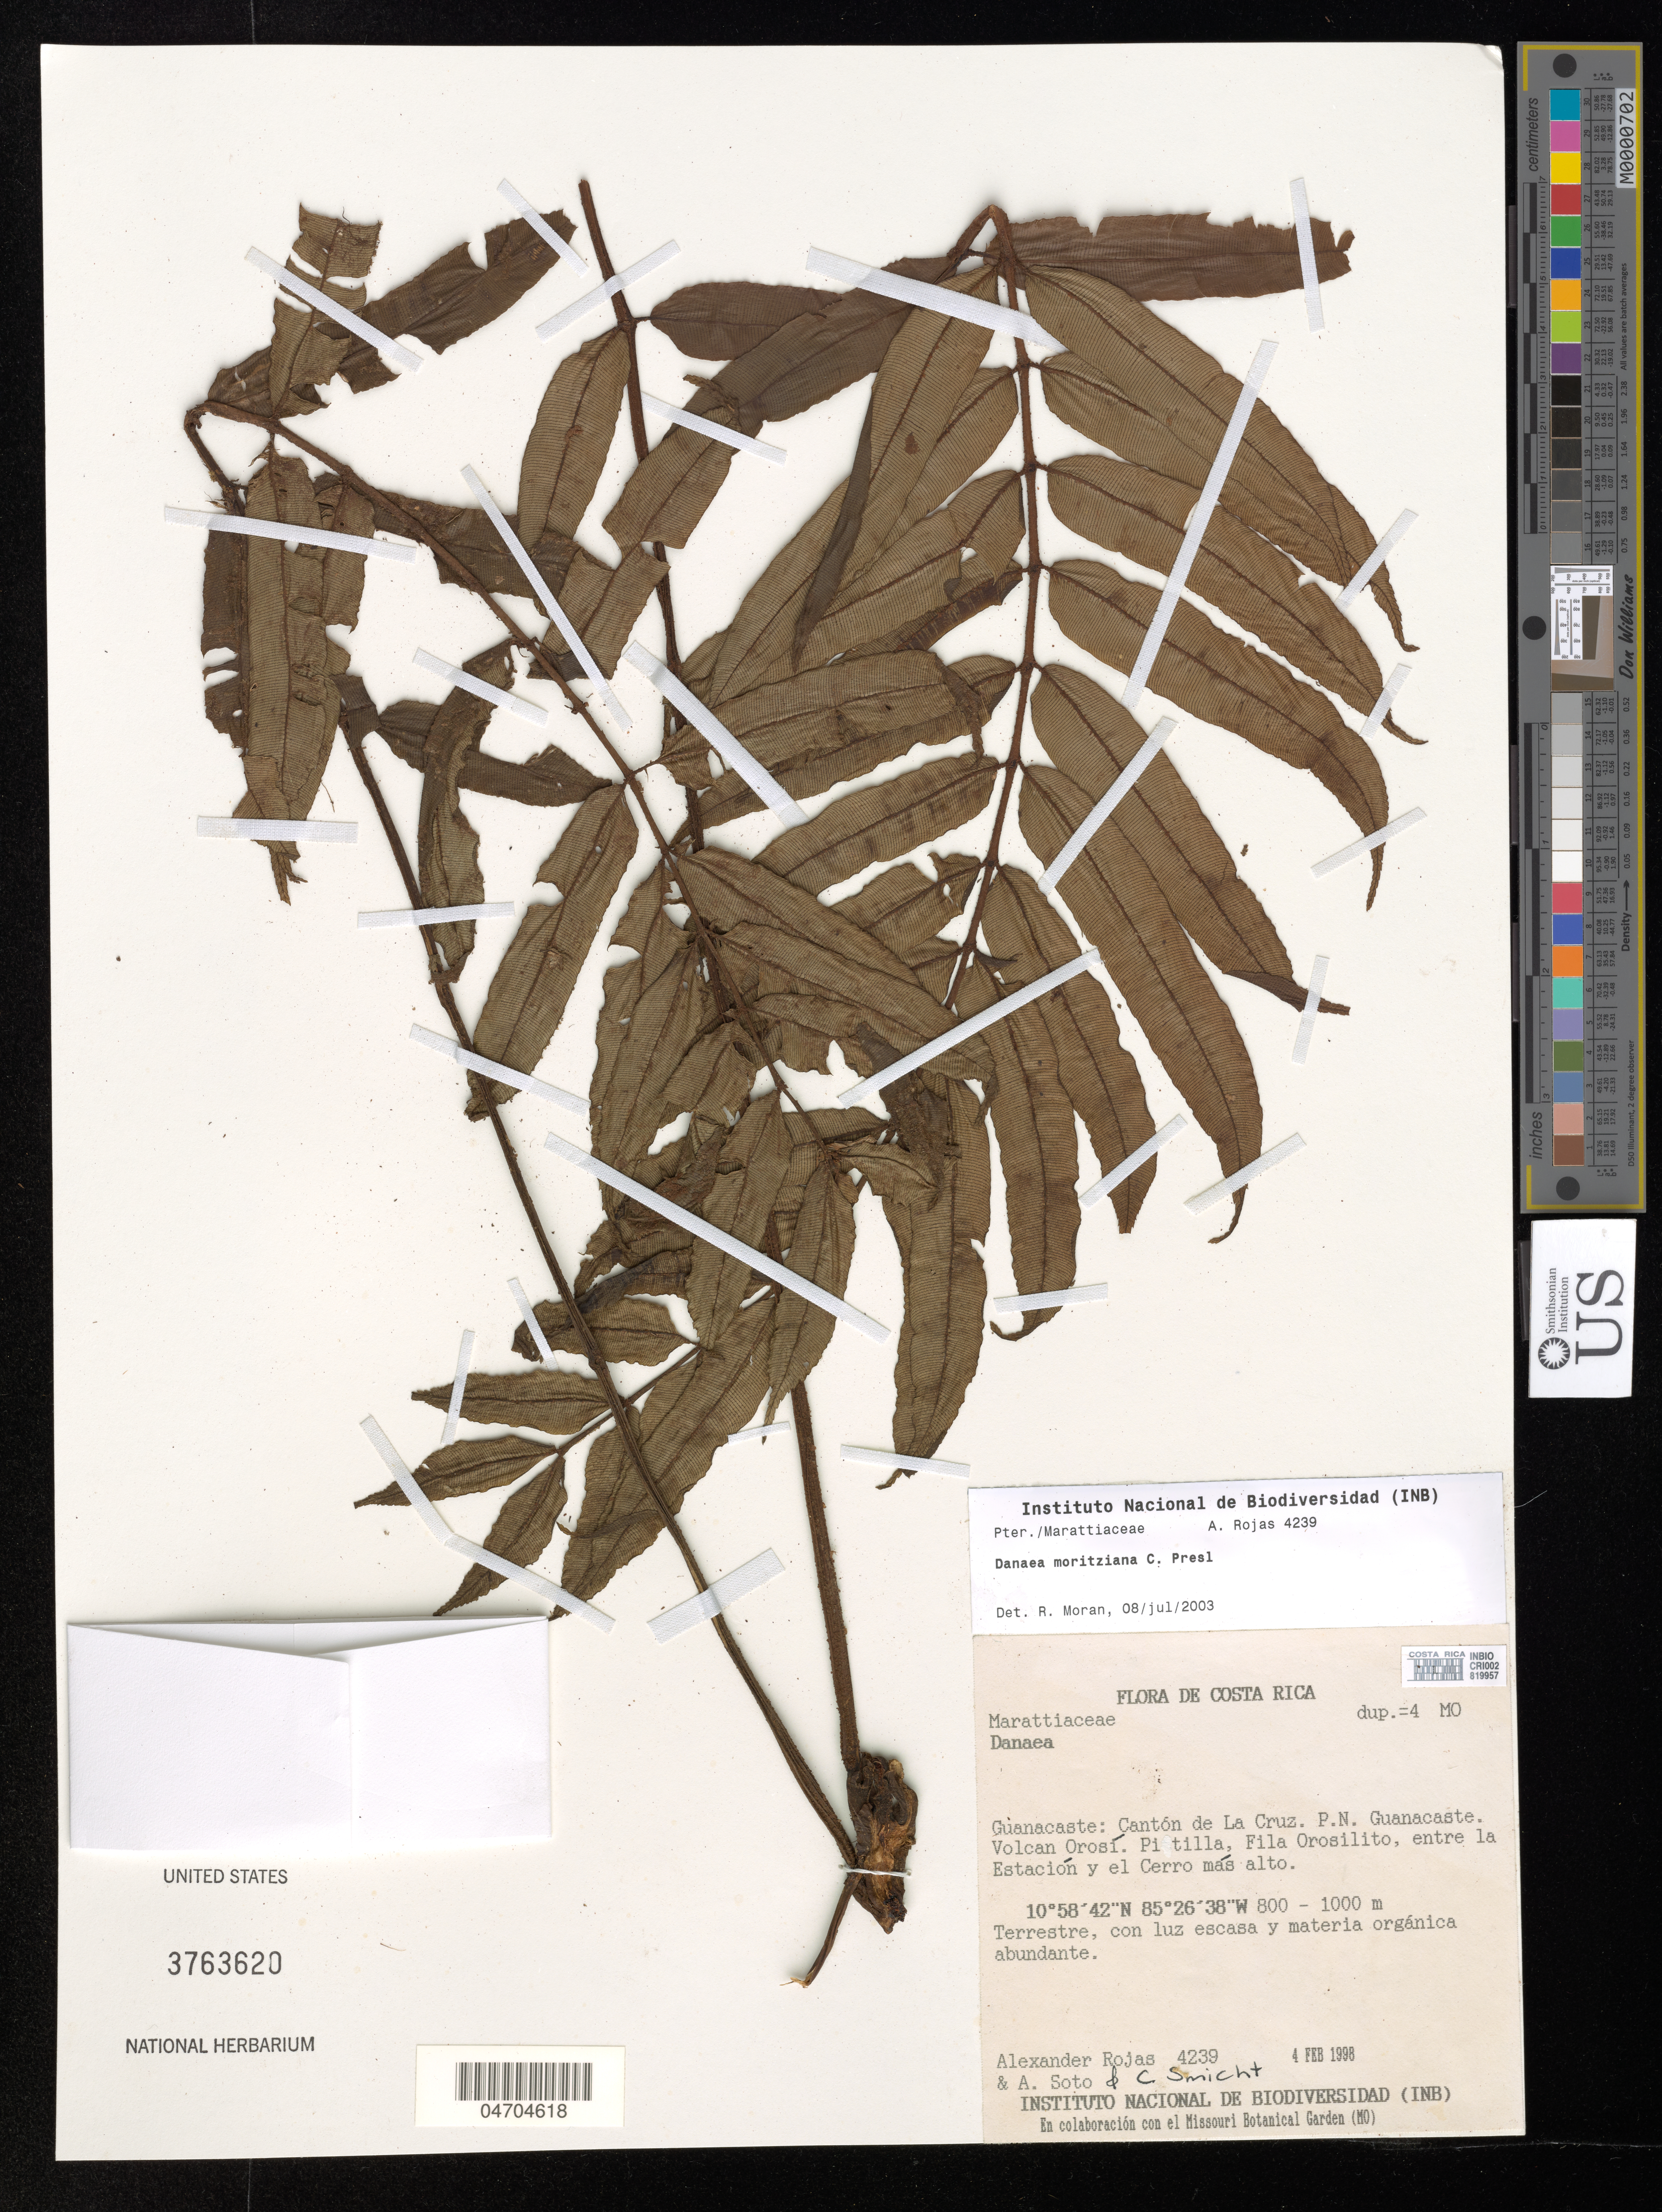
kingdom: Plantae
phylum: Tracheophyta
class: Polypodiopsida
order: Marattiales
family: Marattiaceae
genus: Danaea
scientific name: Danaea moritziana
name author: C. Presl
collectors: A. Rojas, A. Soto & C. Smicht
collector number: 4239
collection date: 1998-02-04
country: Costa Rica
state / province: Guanacaste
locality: Cantón de La Cruz. P. N. Guanacaste. Volcan Orosí. Pitilla, Fila Orosilito, entre la Estación y el Cerro más alto.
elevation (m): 800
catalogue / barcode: US 3763620